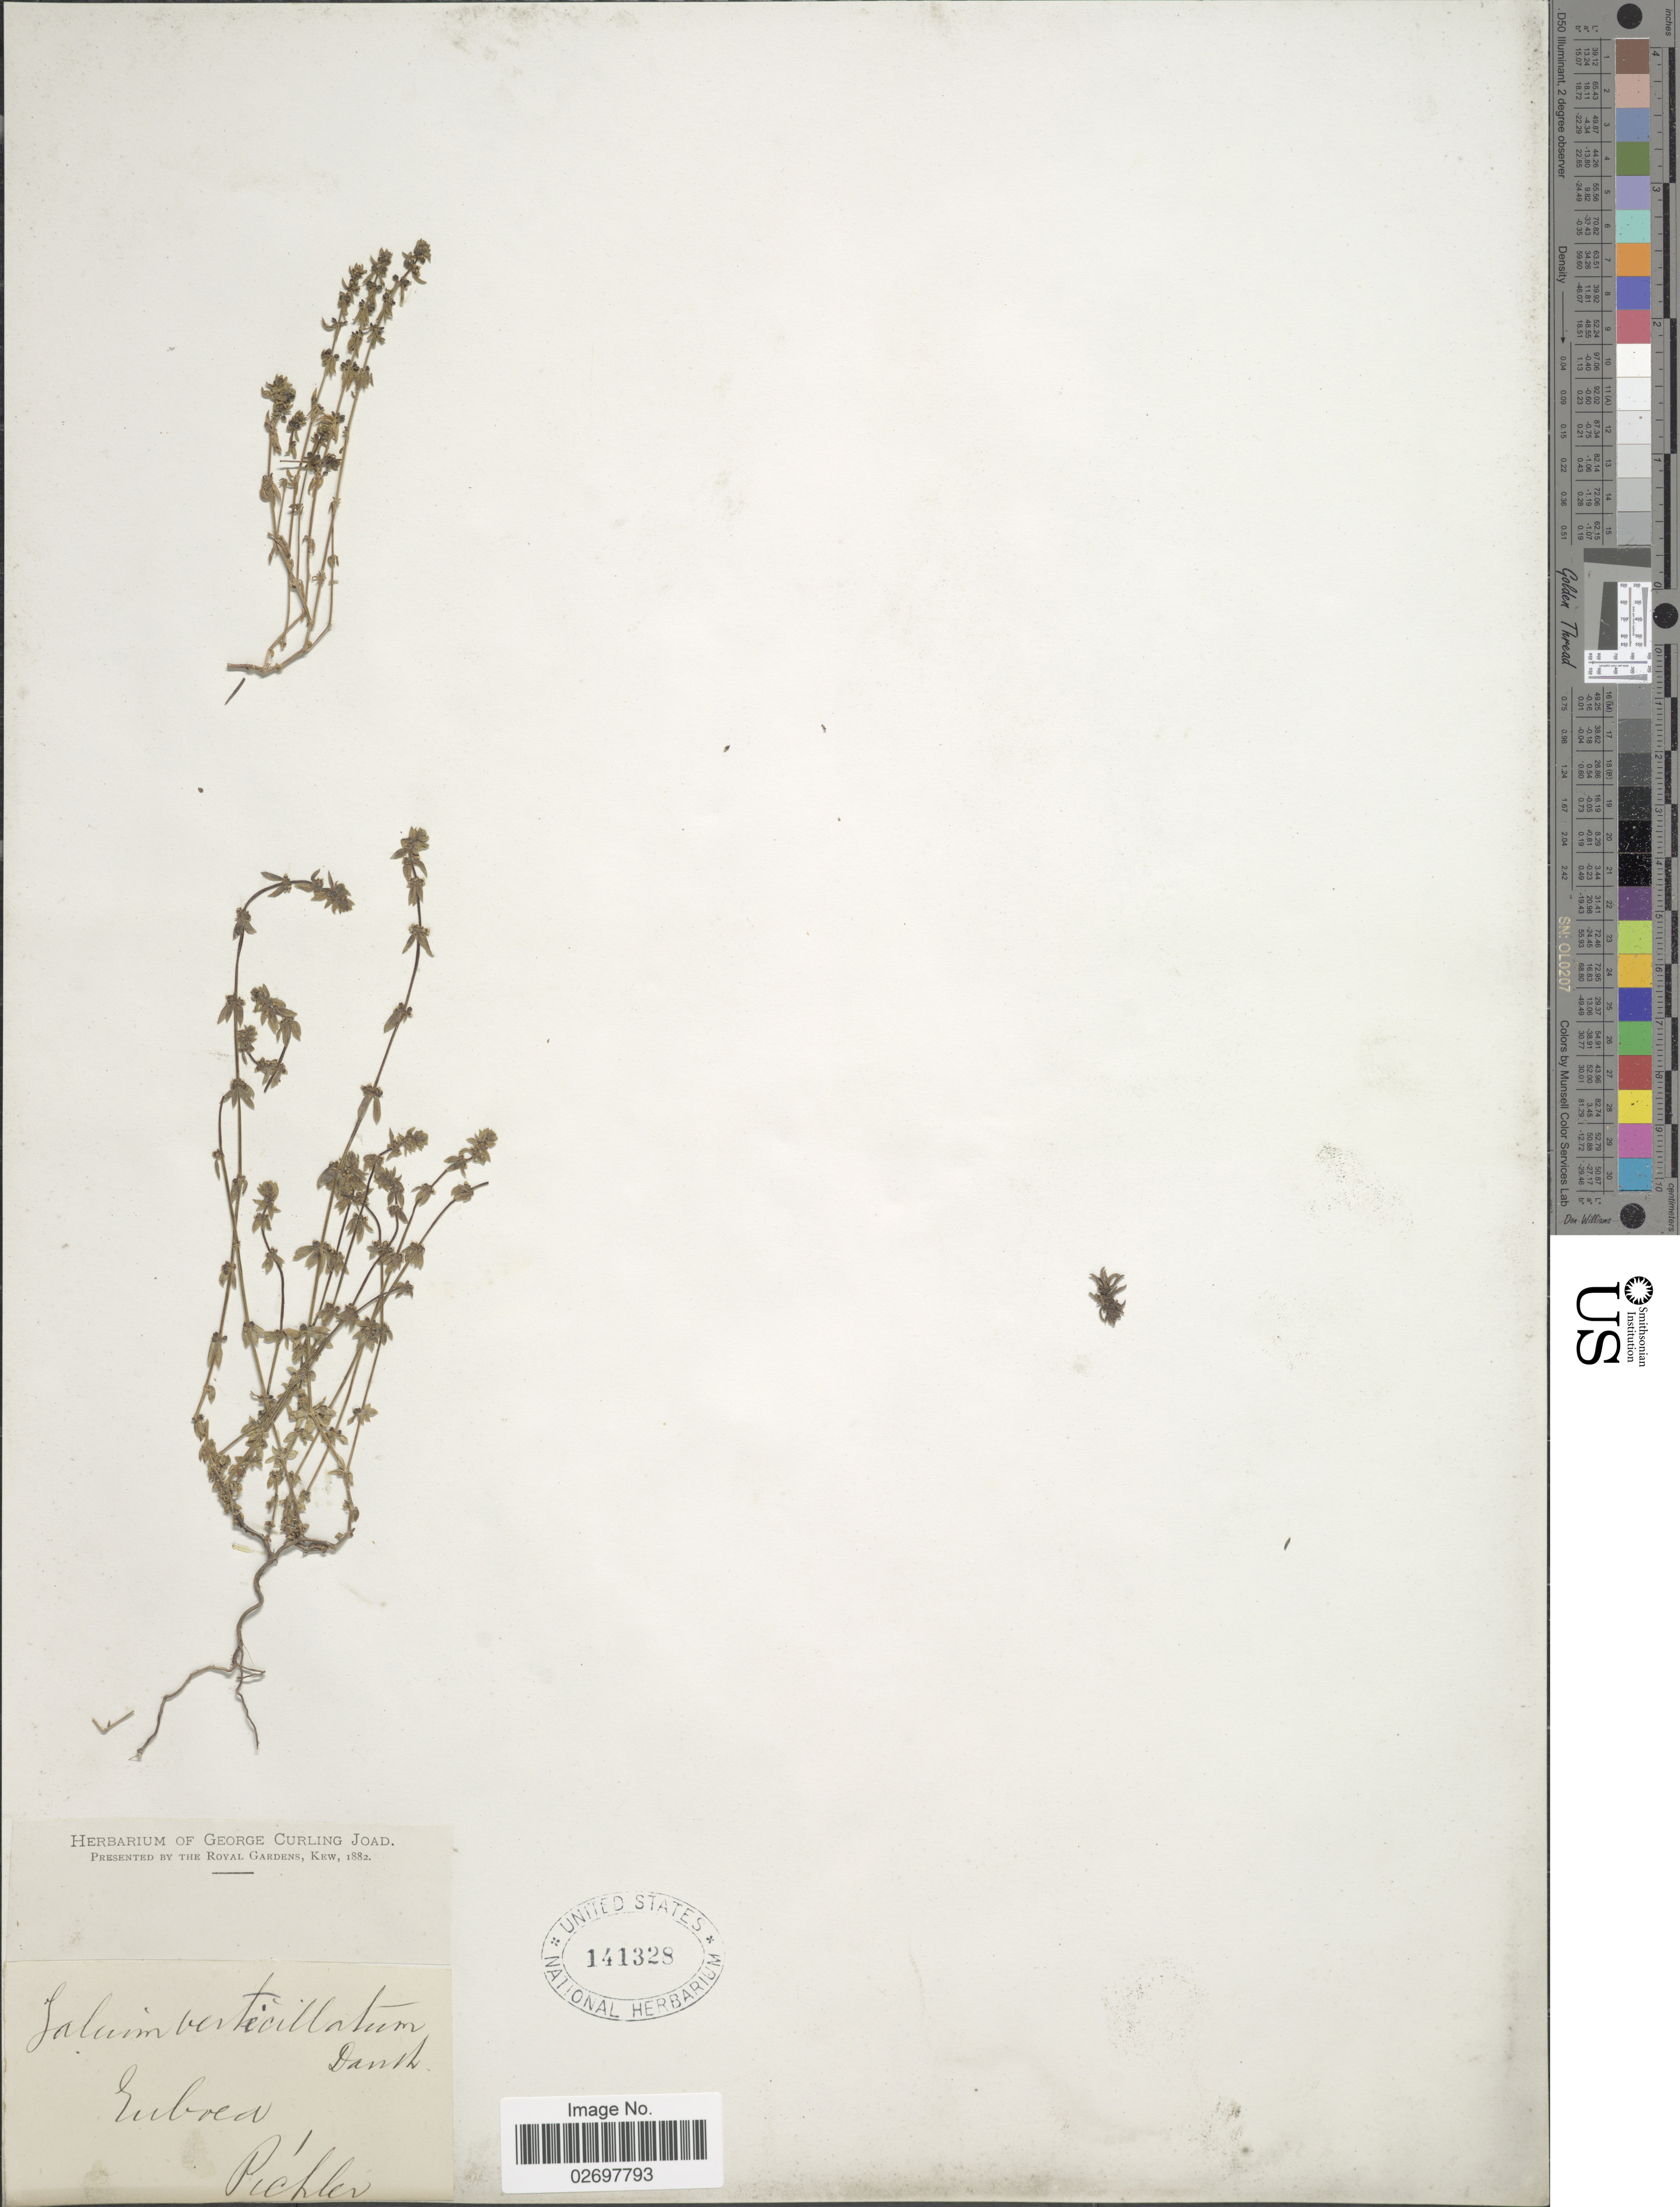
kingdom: Plantae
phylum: Tracheophyta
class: Magnoliopsida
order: Gentianales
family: Rubiaceae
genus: Galium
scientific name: Galium undulatum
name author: Puff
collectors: Pichler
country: Greece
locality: Euboea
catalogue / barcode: US 141328